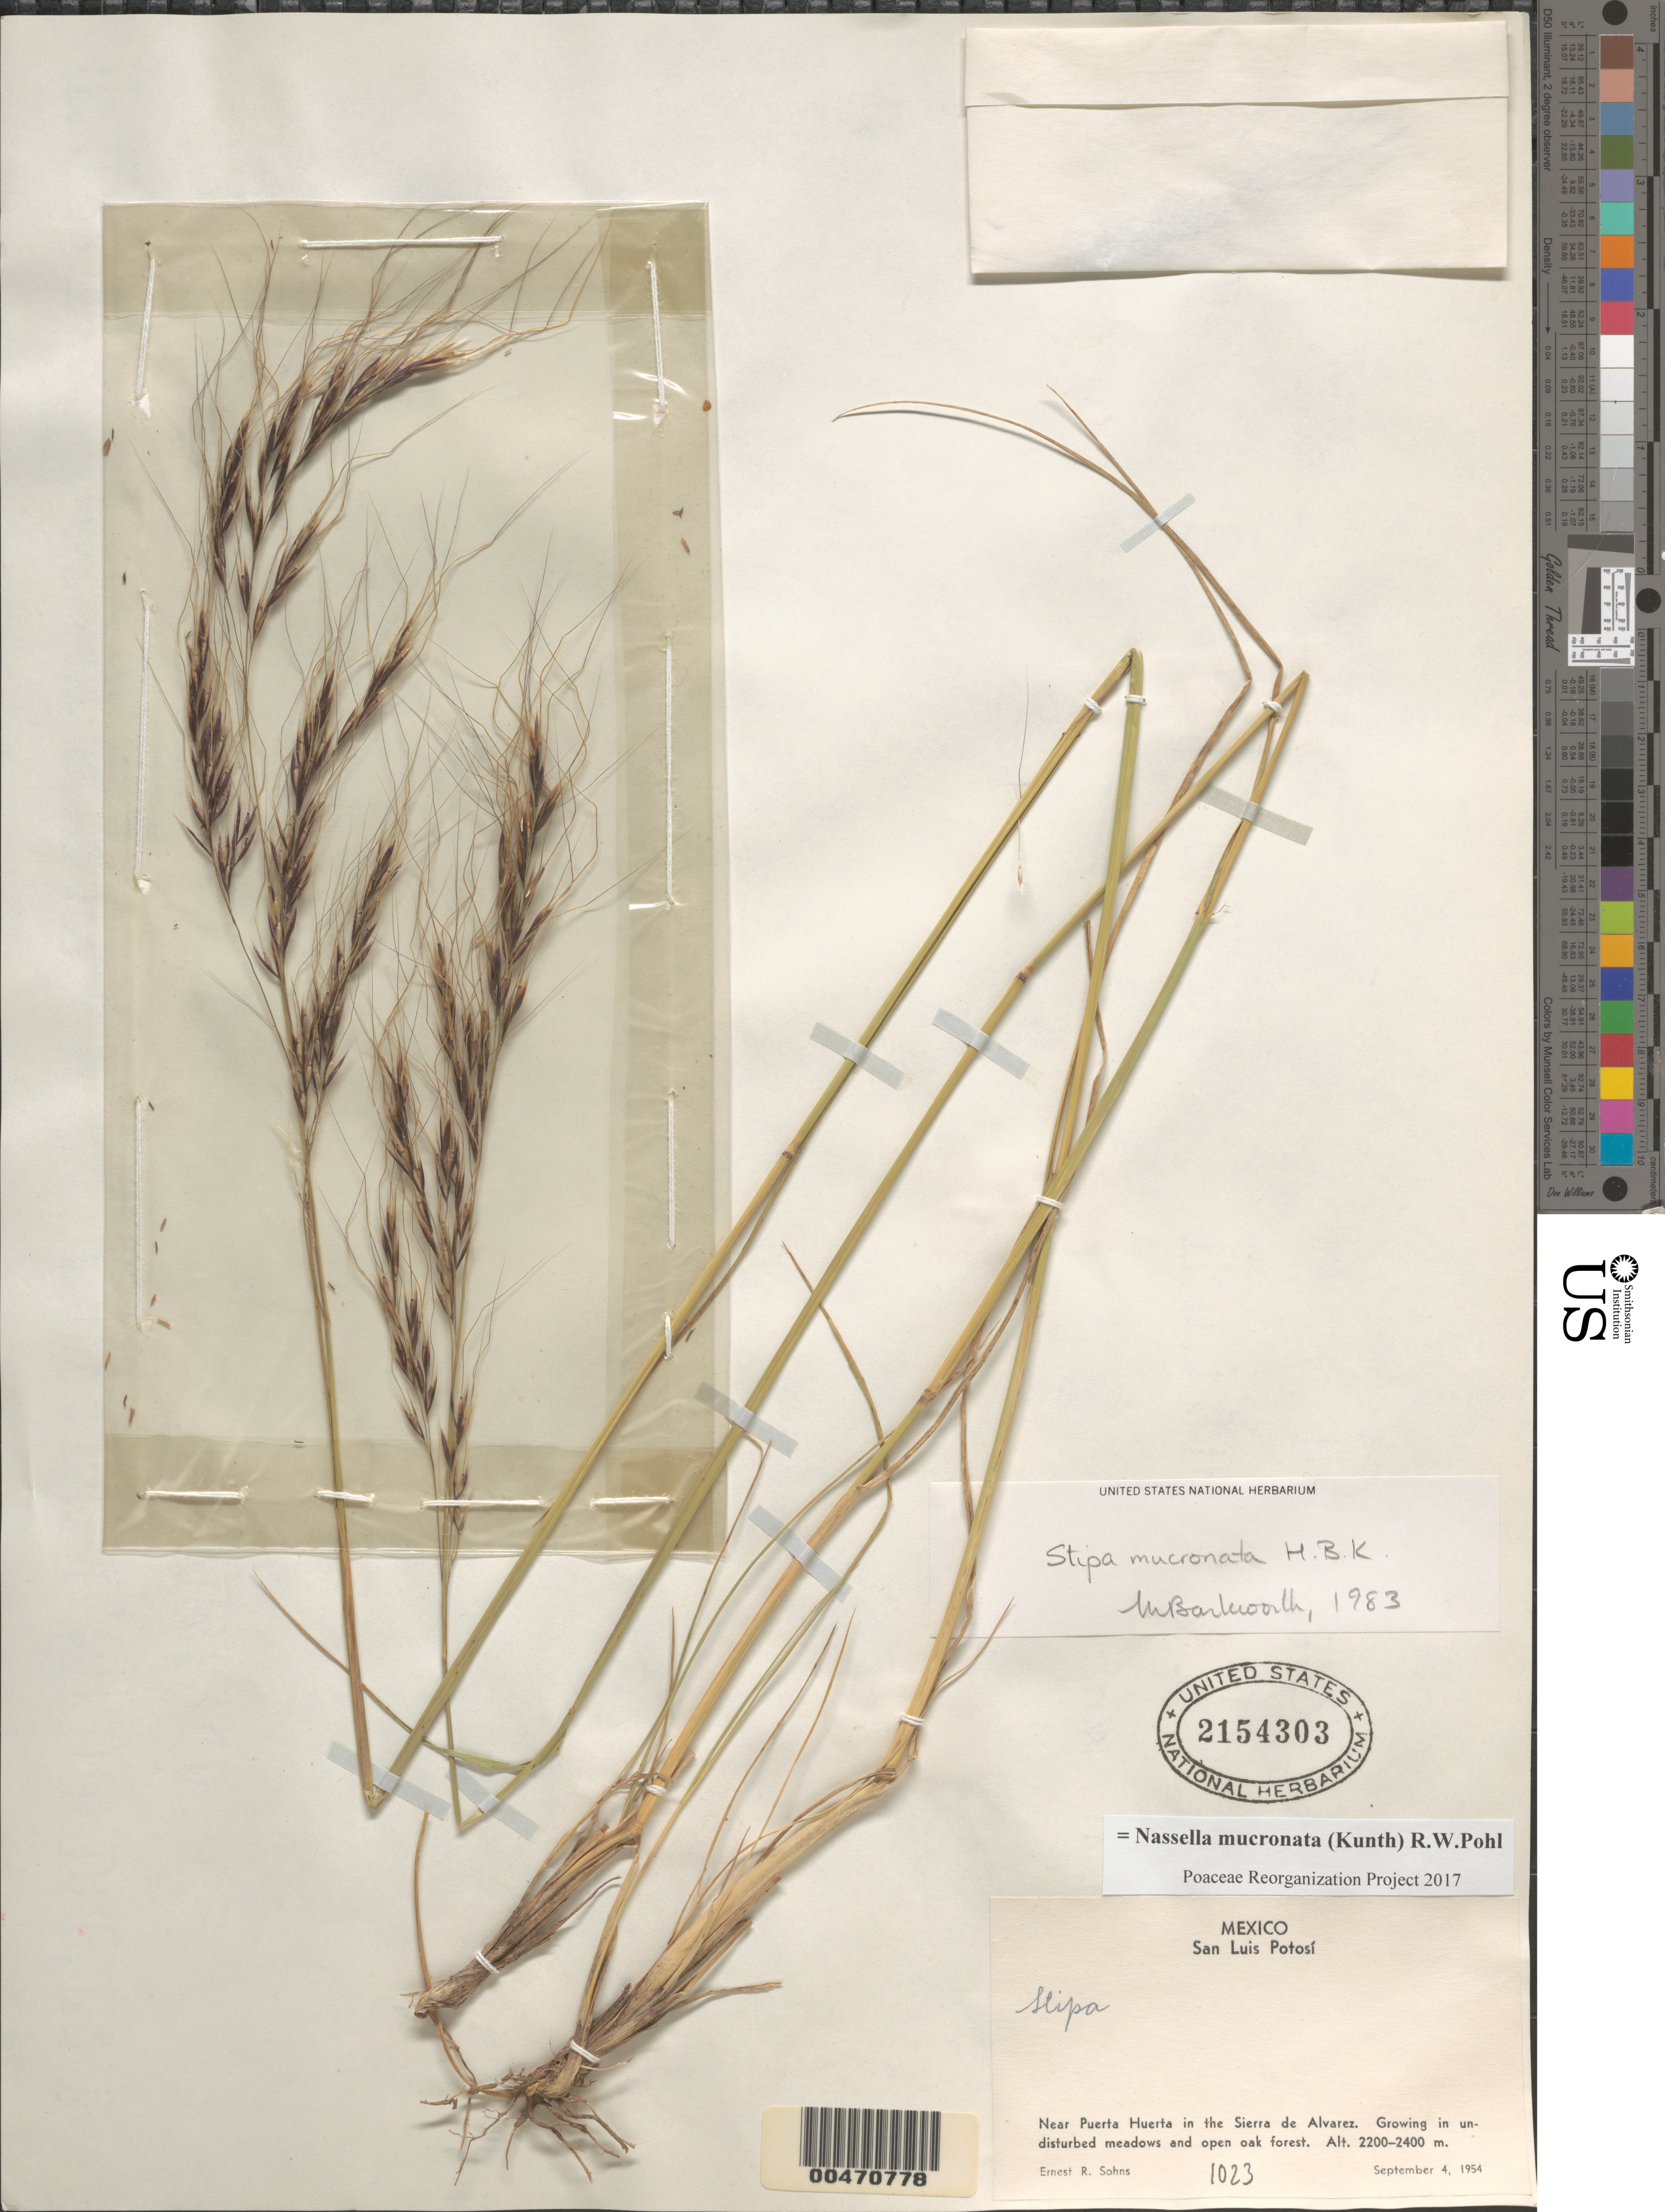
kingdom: Plantae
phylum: Tracheophyta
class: Liliopsida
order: Poales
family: Poaceae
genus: Nassella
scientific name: Nassella mucronata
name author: (Kunth) R.W. Pohl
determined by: Poaceae Reorganization Project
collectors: E. R. Sohns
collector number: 1023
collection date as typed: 4 Sep 1954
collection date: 1954-09-04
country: Mexico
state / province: San Luis Potosi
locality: Near Puerta Huerta in the Sierra de Alvarez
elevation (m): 2200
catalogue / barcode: US 2154303